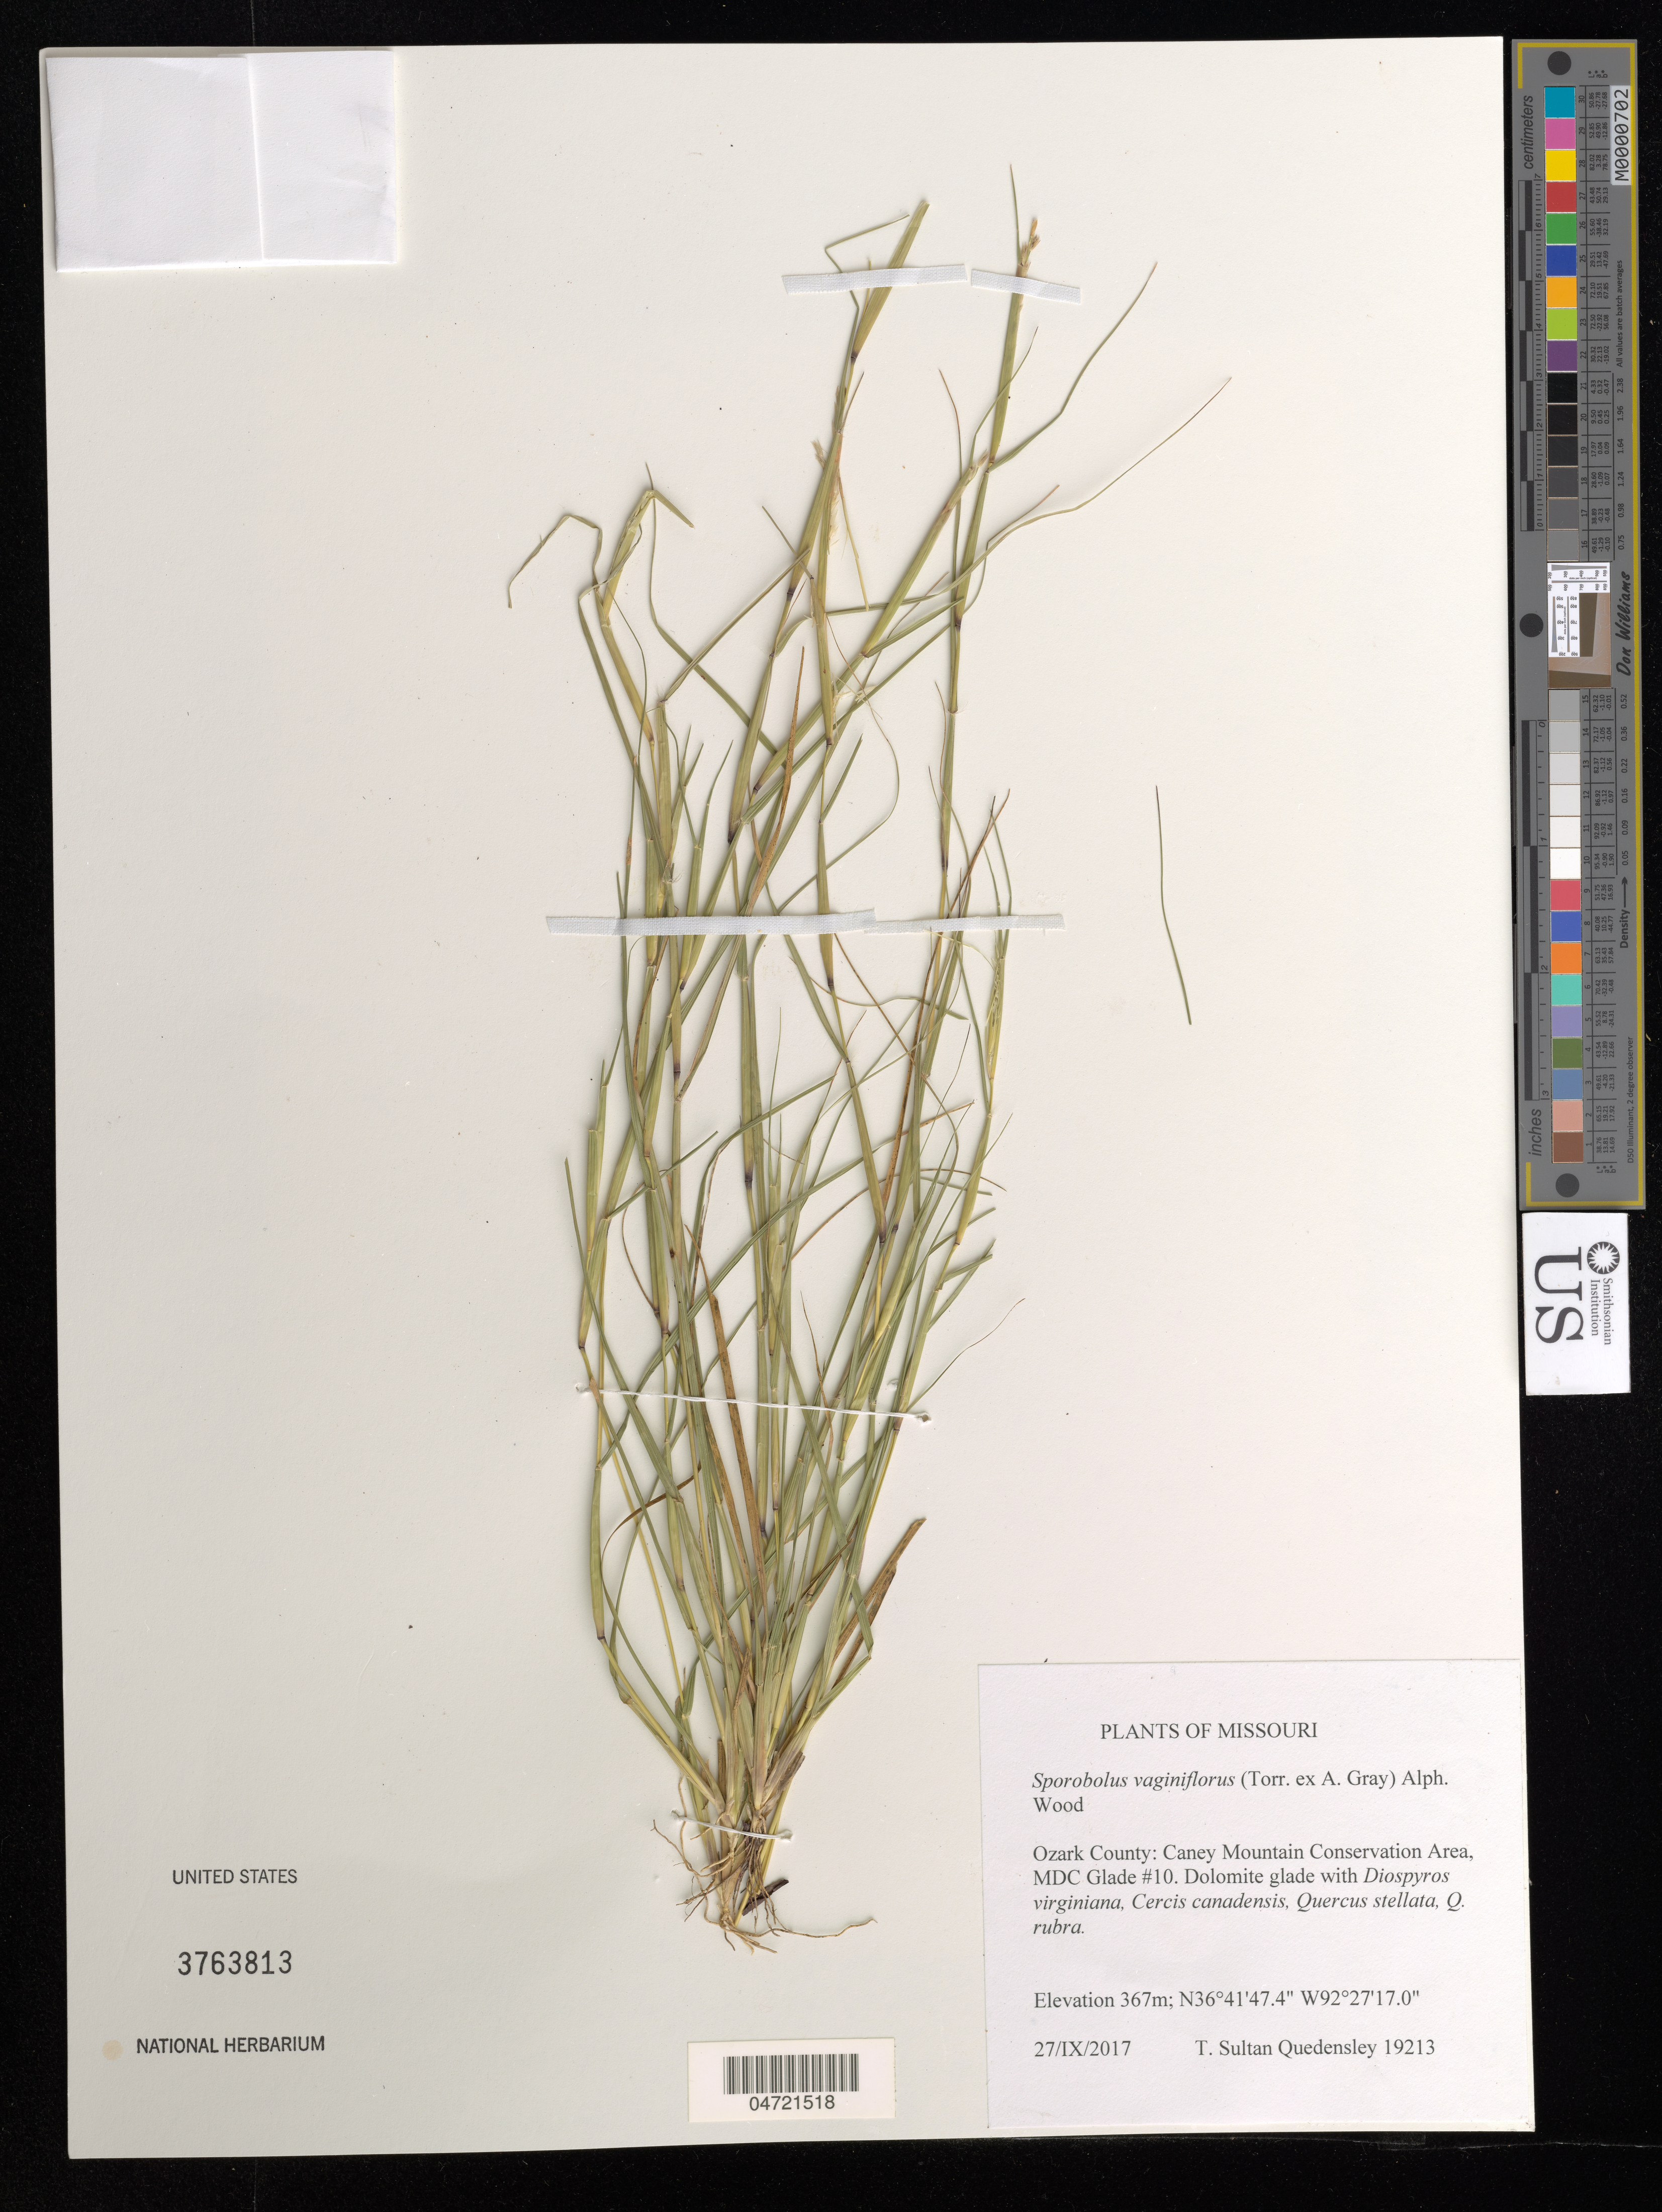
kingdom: Plantae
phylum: Tracheophyta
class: Liliopsida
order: Poales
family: Poaceae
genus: Sporobolus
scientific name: Sporobolus vaginiflorus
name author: (Torr. ex A. Gray) Alph. Wood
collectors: T. S. Quedensley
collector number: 19213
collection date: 2017-09-27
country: United States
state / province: Missouri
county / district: Ozark County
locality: Caney Mountain Conservation Area, MDC Clade #10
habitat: Dolomite glade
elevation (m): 367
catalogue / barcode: US 3763813